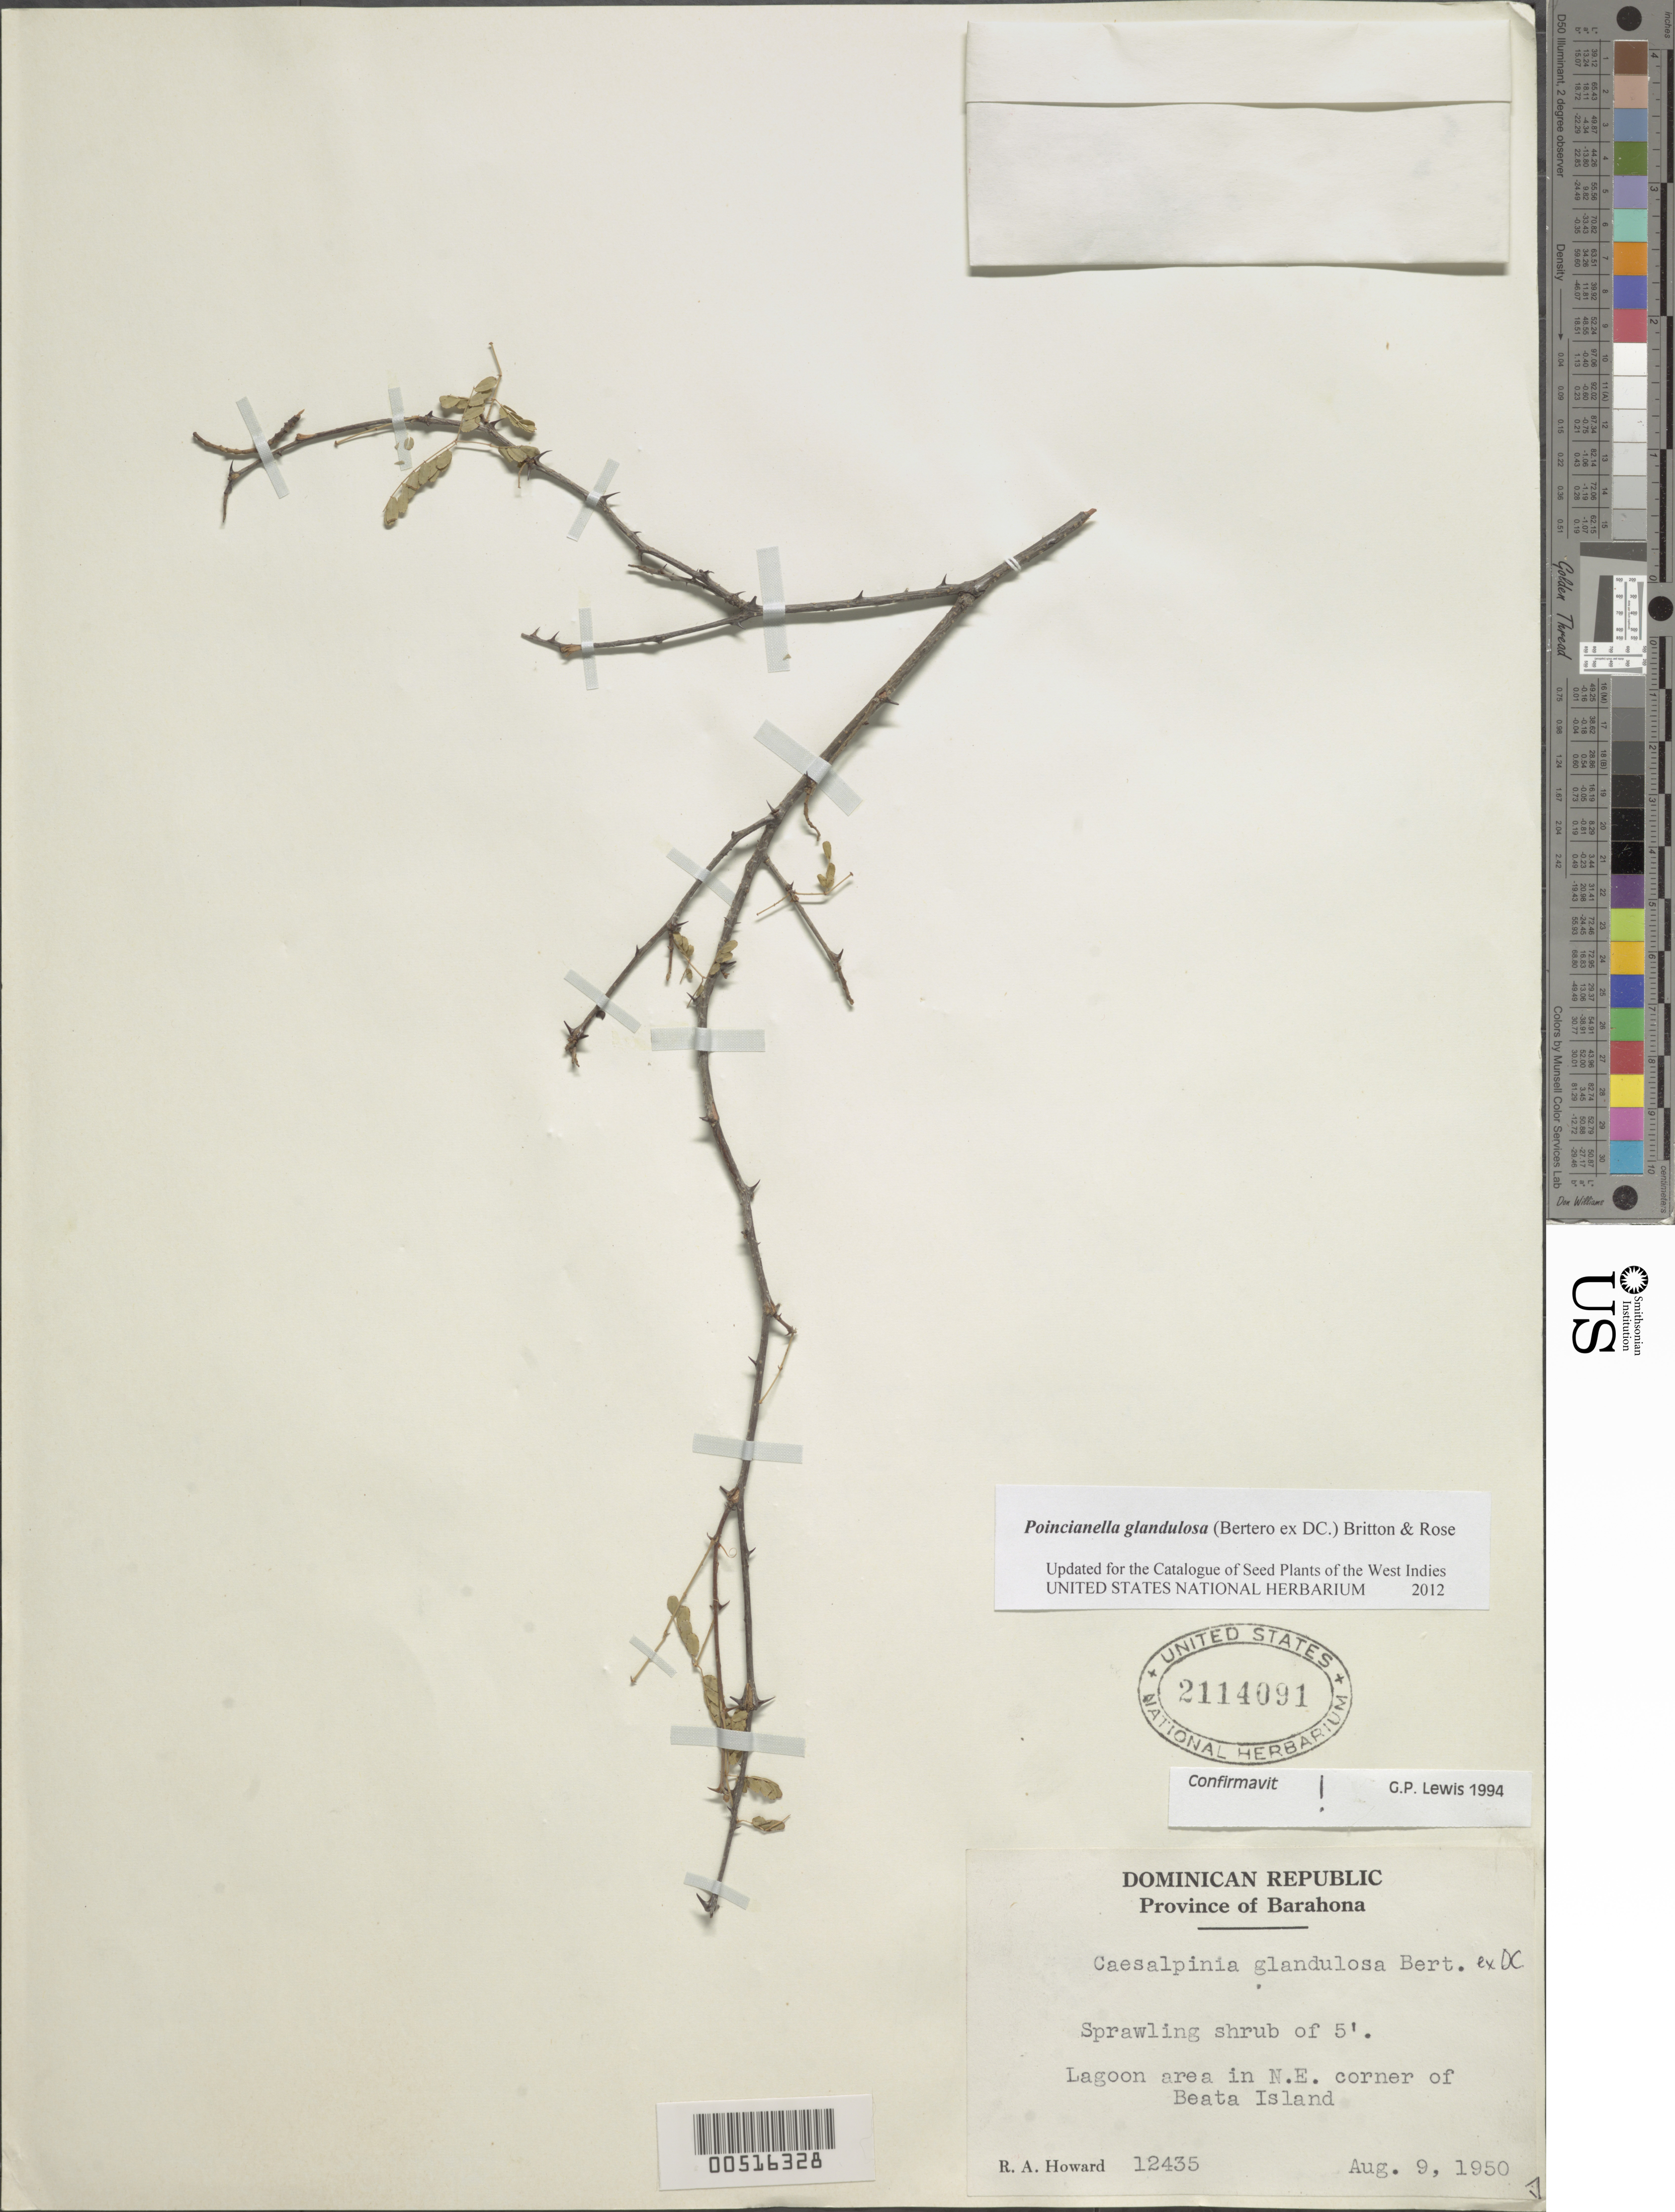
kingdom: Plantae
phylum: Tracheophyta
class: Magnoliopsida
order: Fabales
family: Fabaceae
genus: Erythrostemon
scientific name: Erythrostemon glandulosus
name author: (Bertero ex DC.) Gagnon & G.P. Lewis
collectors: R. A. Howard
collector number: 12435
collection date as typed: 09 Aug 1950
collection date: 1950-08-09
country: Dominican Republic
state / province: Barahona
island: Hispaniola Island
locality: Beata island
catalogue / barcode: US 2114091